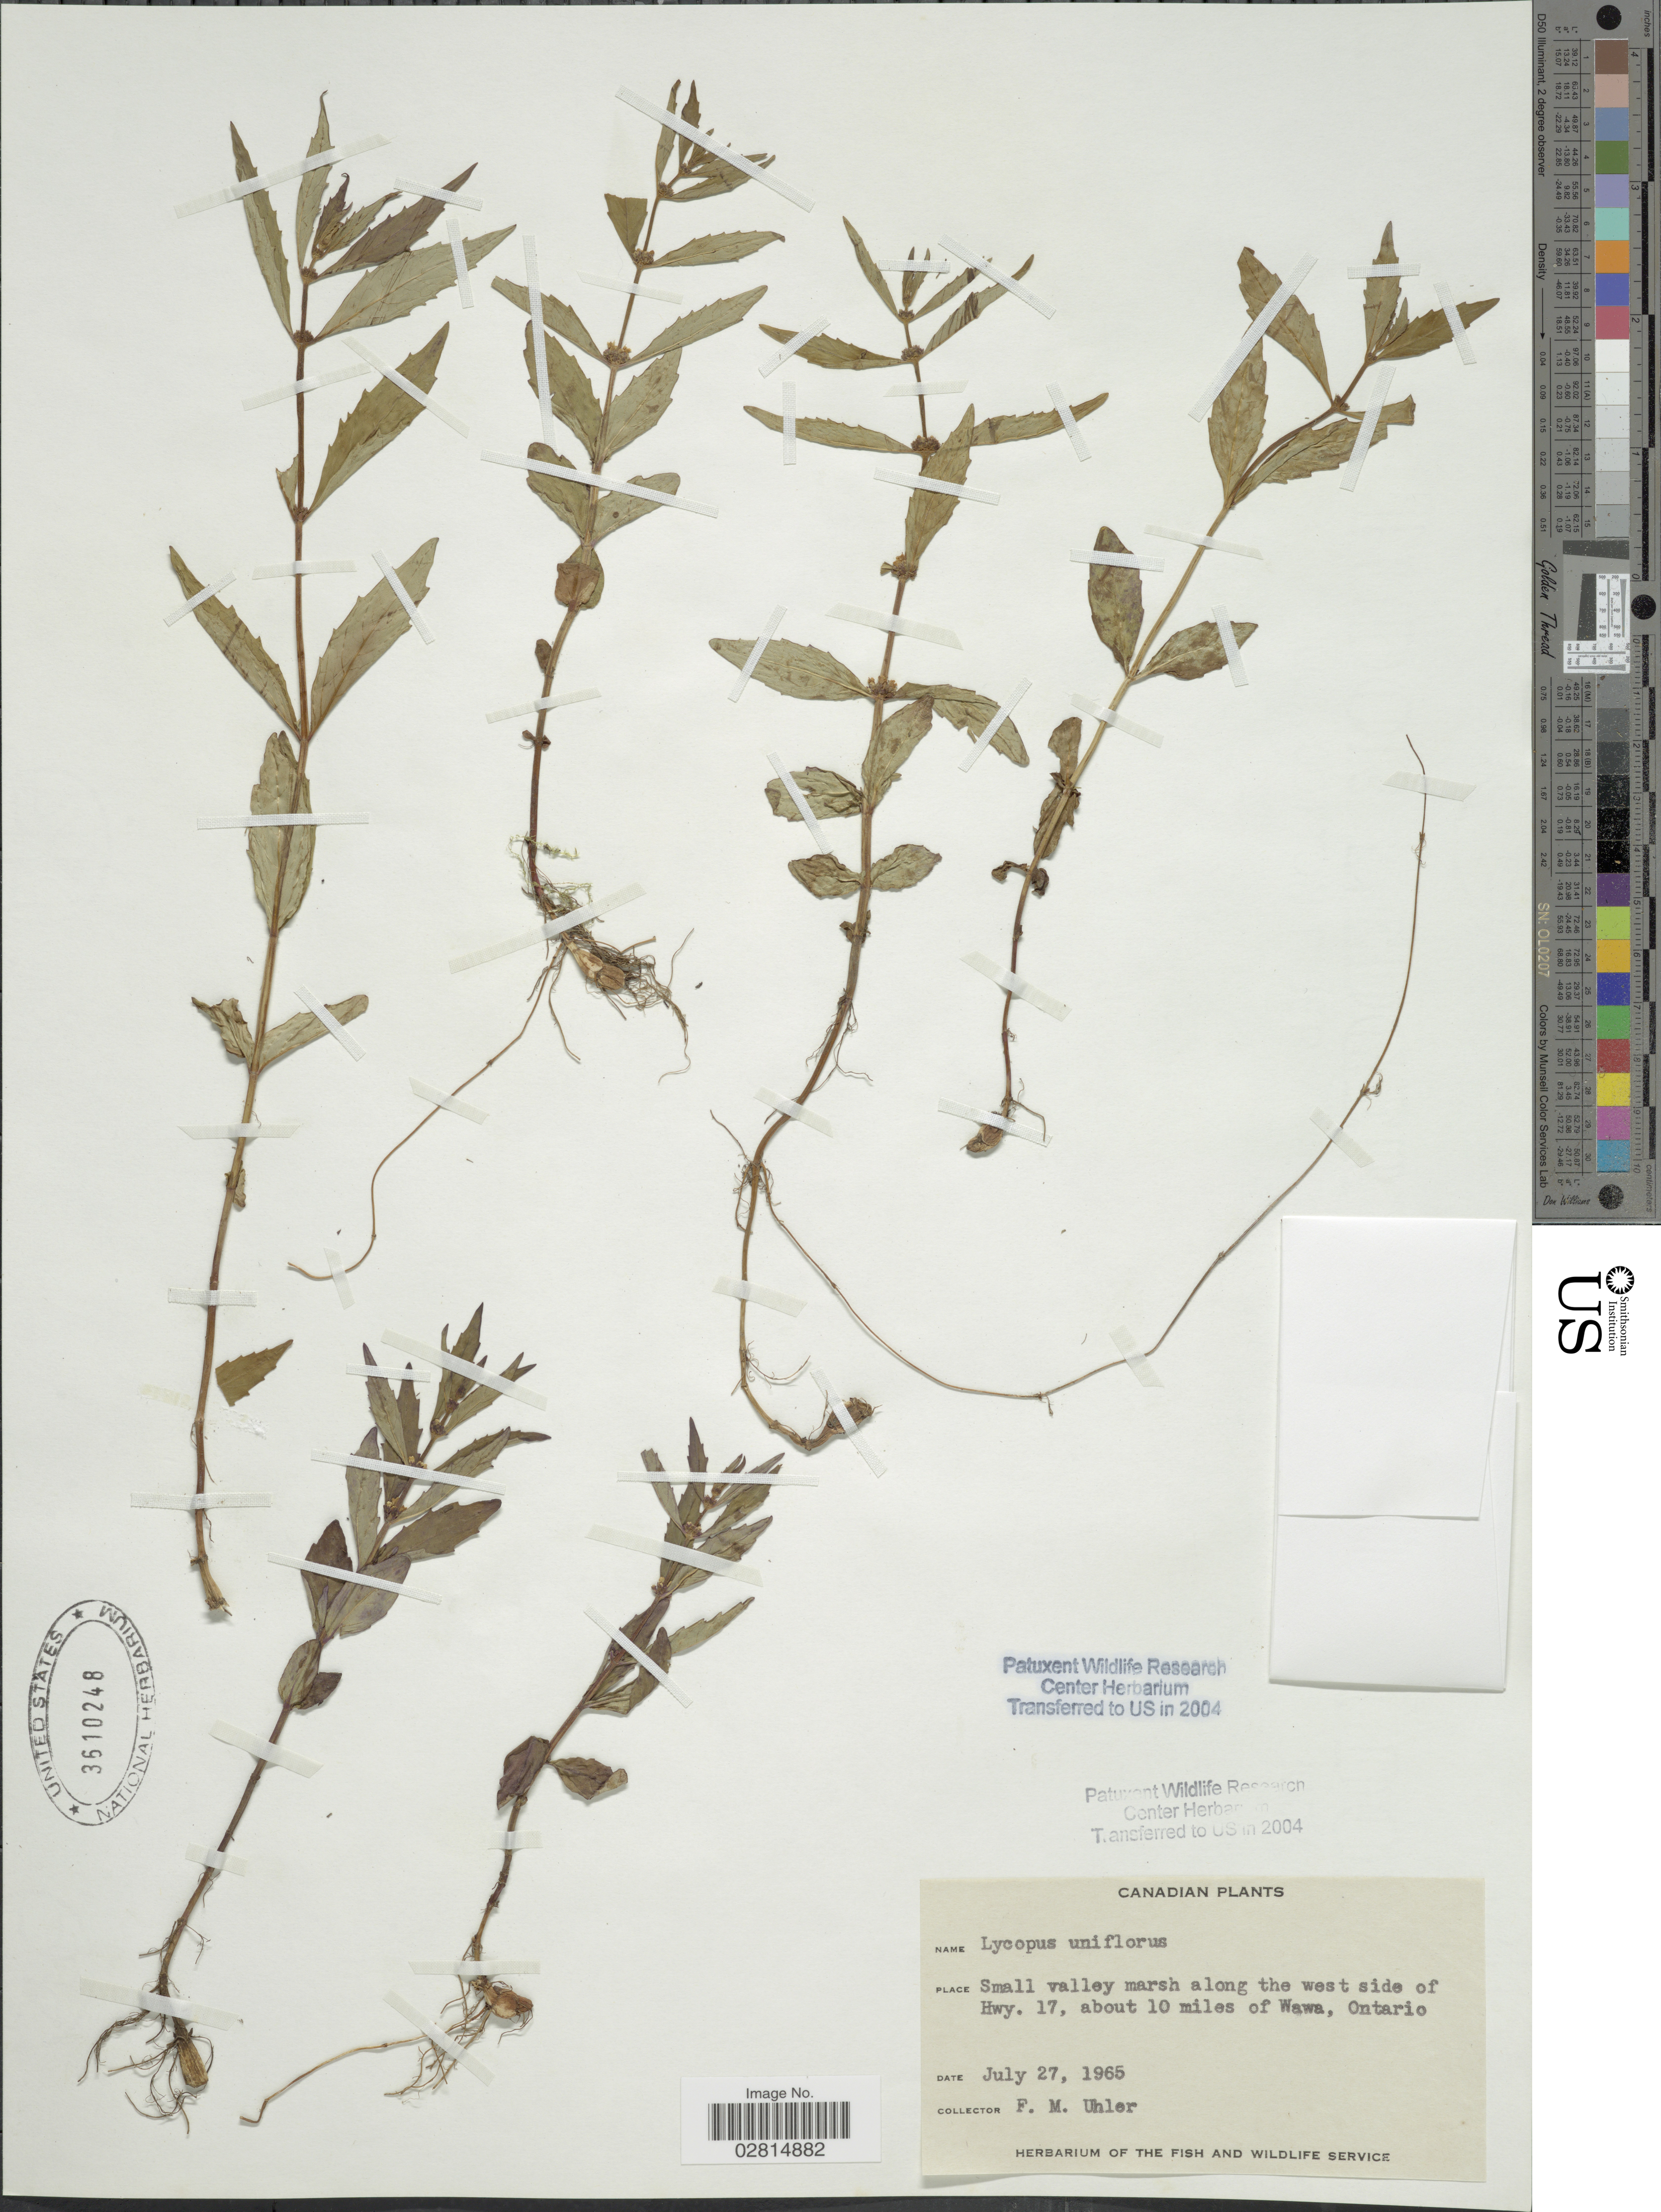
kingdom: Plantae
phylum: Tracheophyta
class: Magnoliopsida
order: Lamiales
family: Lamiaceae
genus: Lycopus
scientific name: Lycopus uniflorus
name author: Michx.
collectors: F. M. Uhler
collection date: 1965-07-27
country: Canada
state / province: Ontario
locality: Along the west side of Hwy. 17, about 10 miles of Wawa.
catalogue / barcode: US 3610248